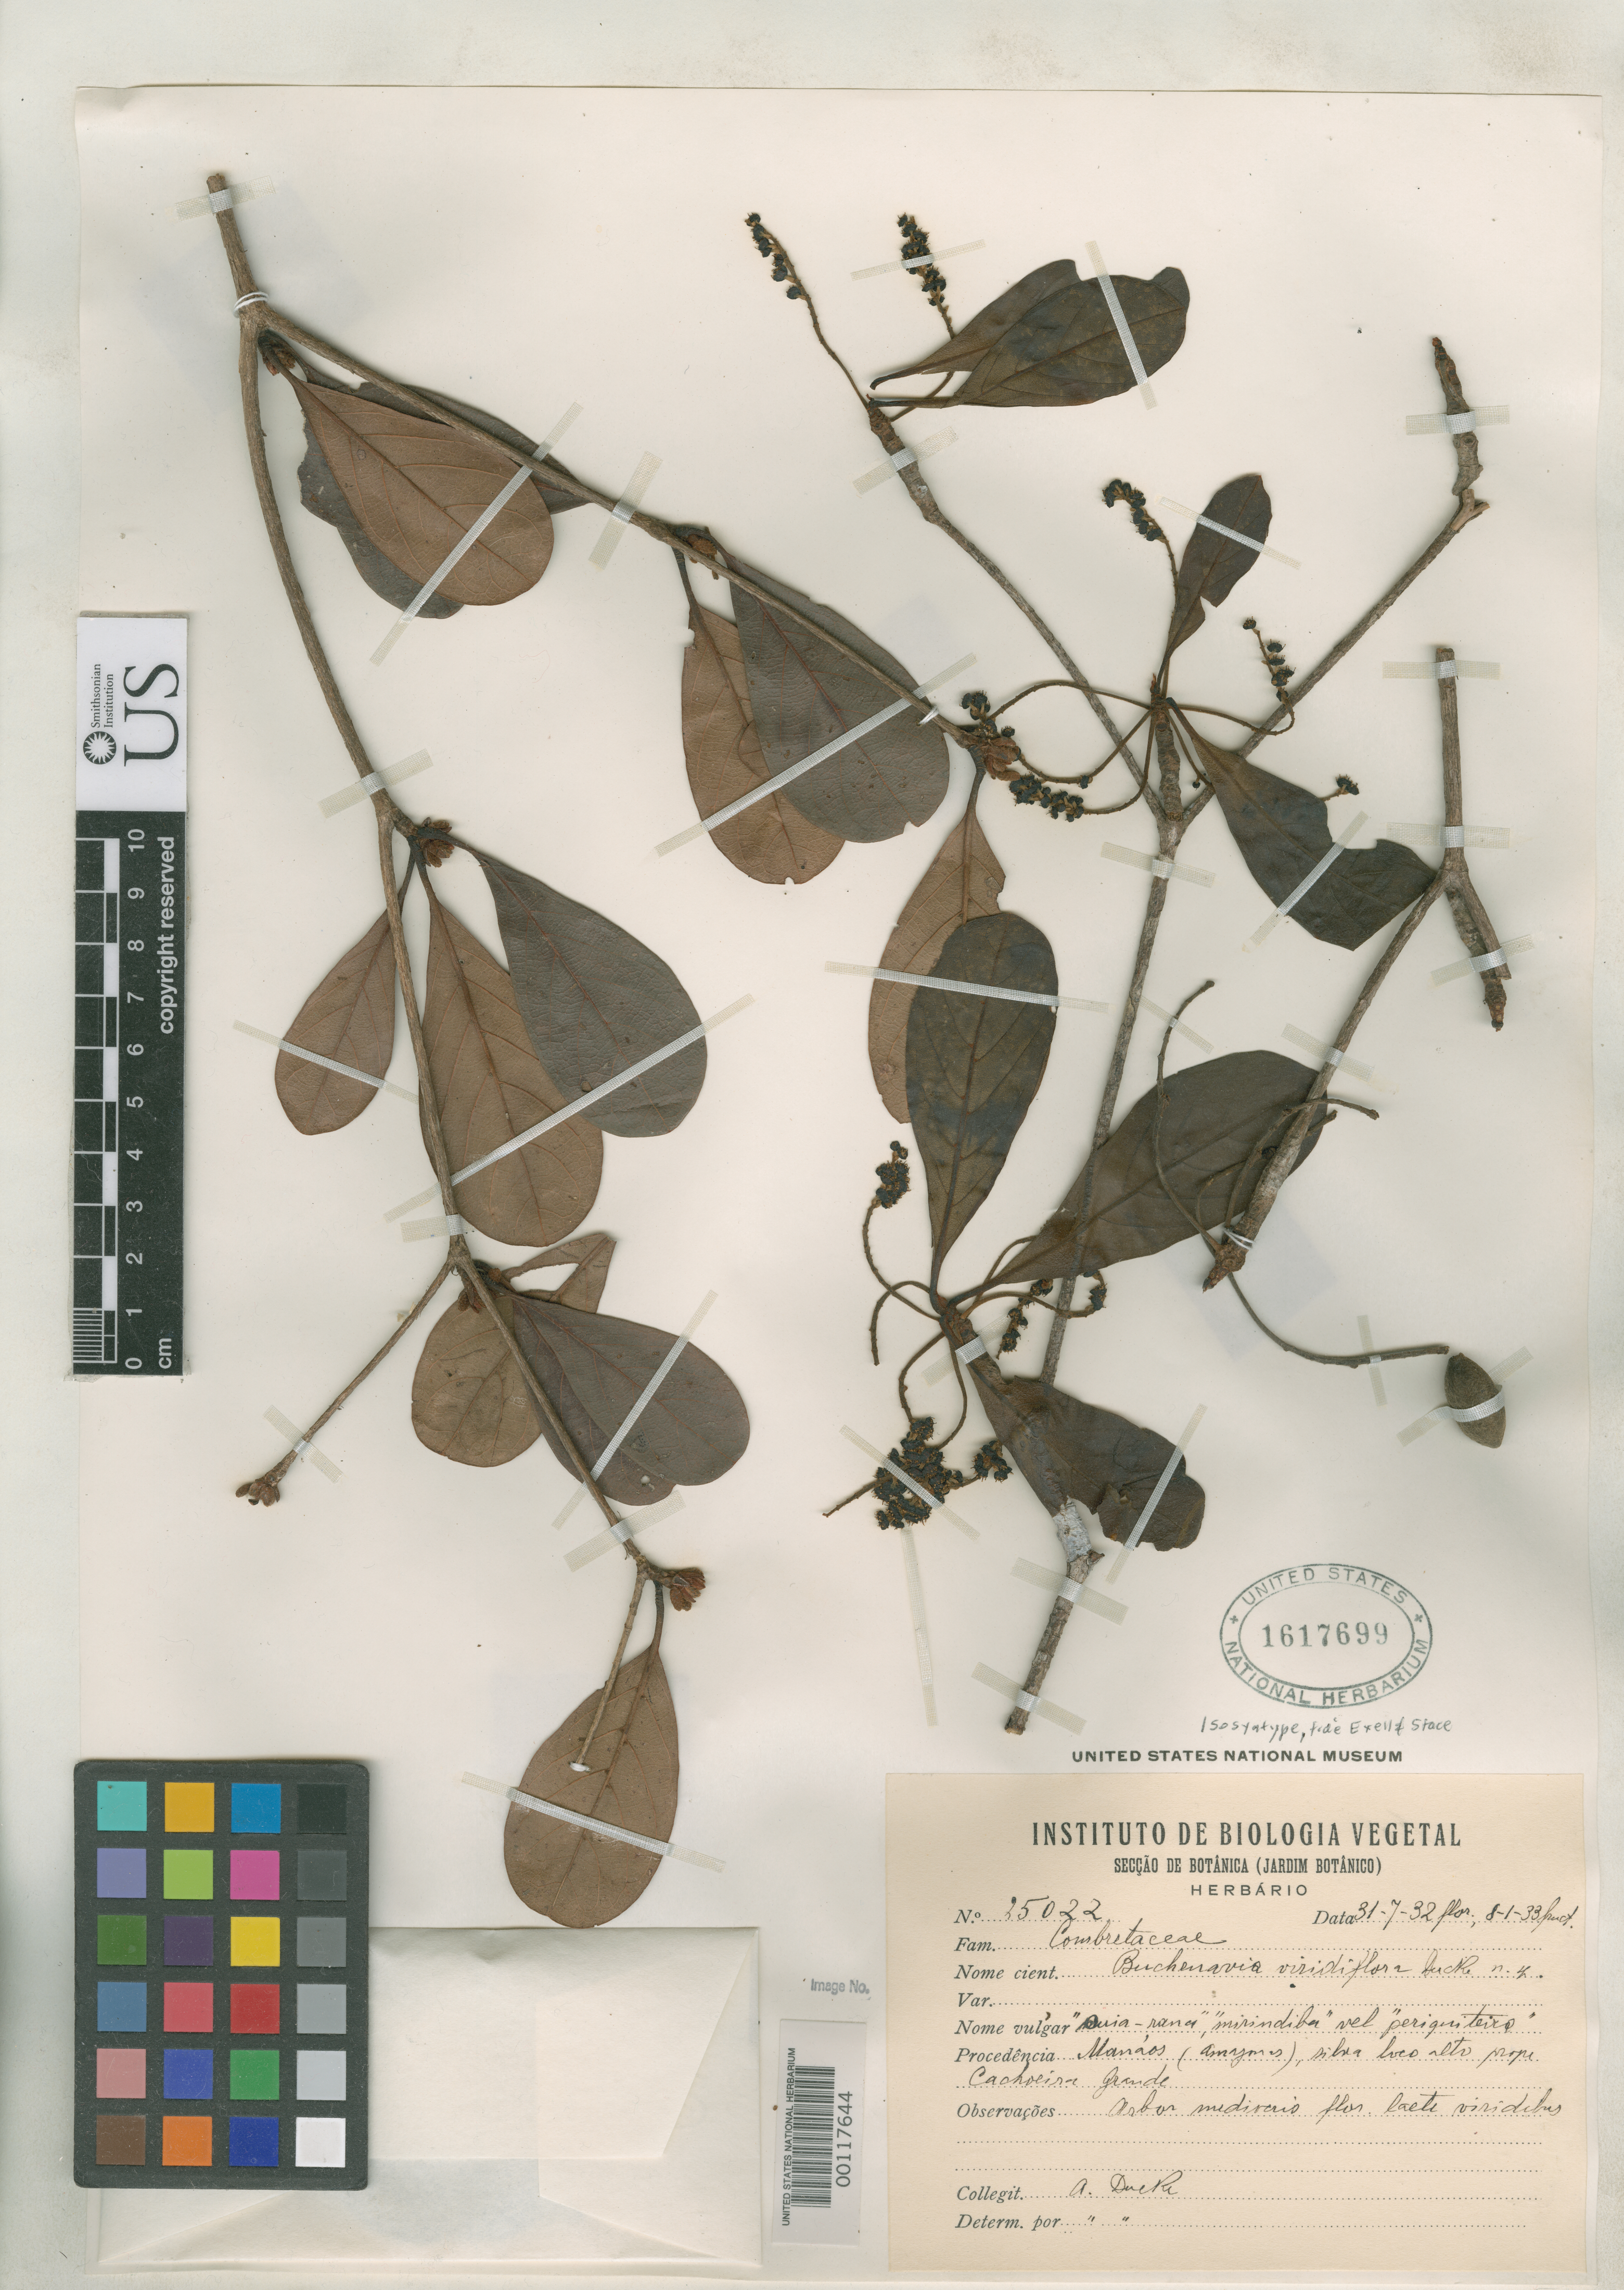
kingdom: Plantae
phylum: Tracheophyta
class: Magnoliopsida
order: Myrtales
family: Combretaceae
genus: Buchenavia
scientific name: Buchenavia viridiflora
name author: Ducke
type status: Isosyntype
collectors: A. Ducke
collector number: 25022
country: Brazil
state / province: Amazonas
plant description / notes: Lectotype collection is Ducke 25023 as designated by Exell & Stace, Bull. Brit. Mus. (Natl. Hist.), Bot. 3: 28 (1963).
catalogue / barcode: US 1617699